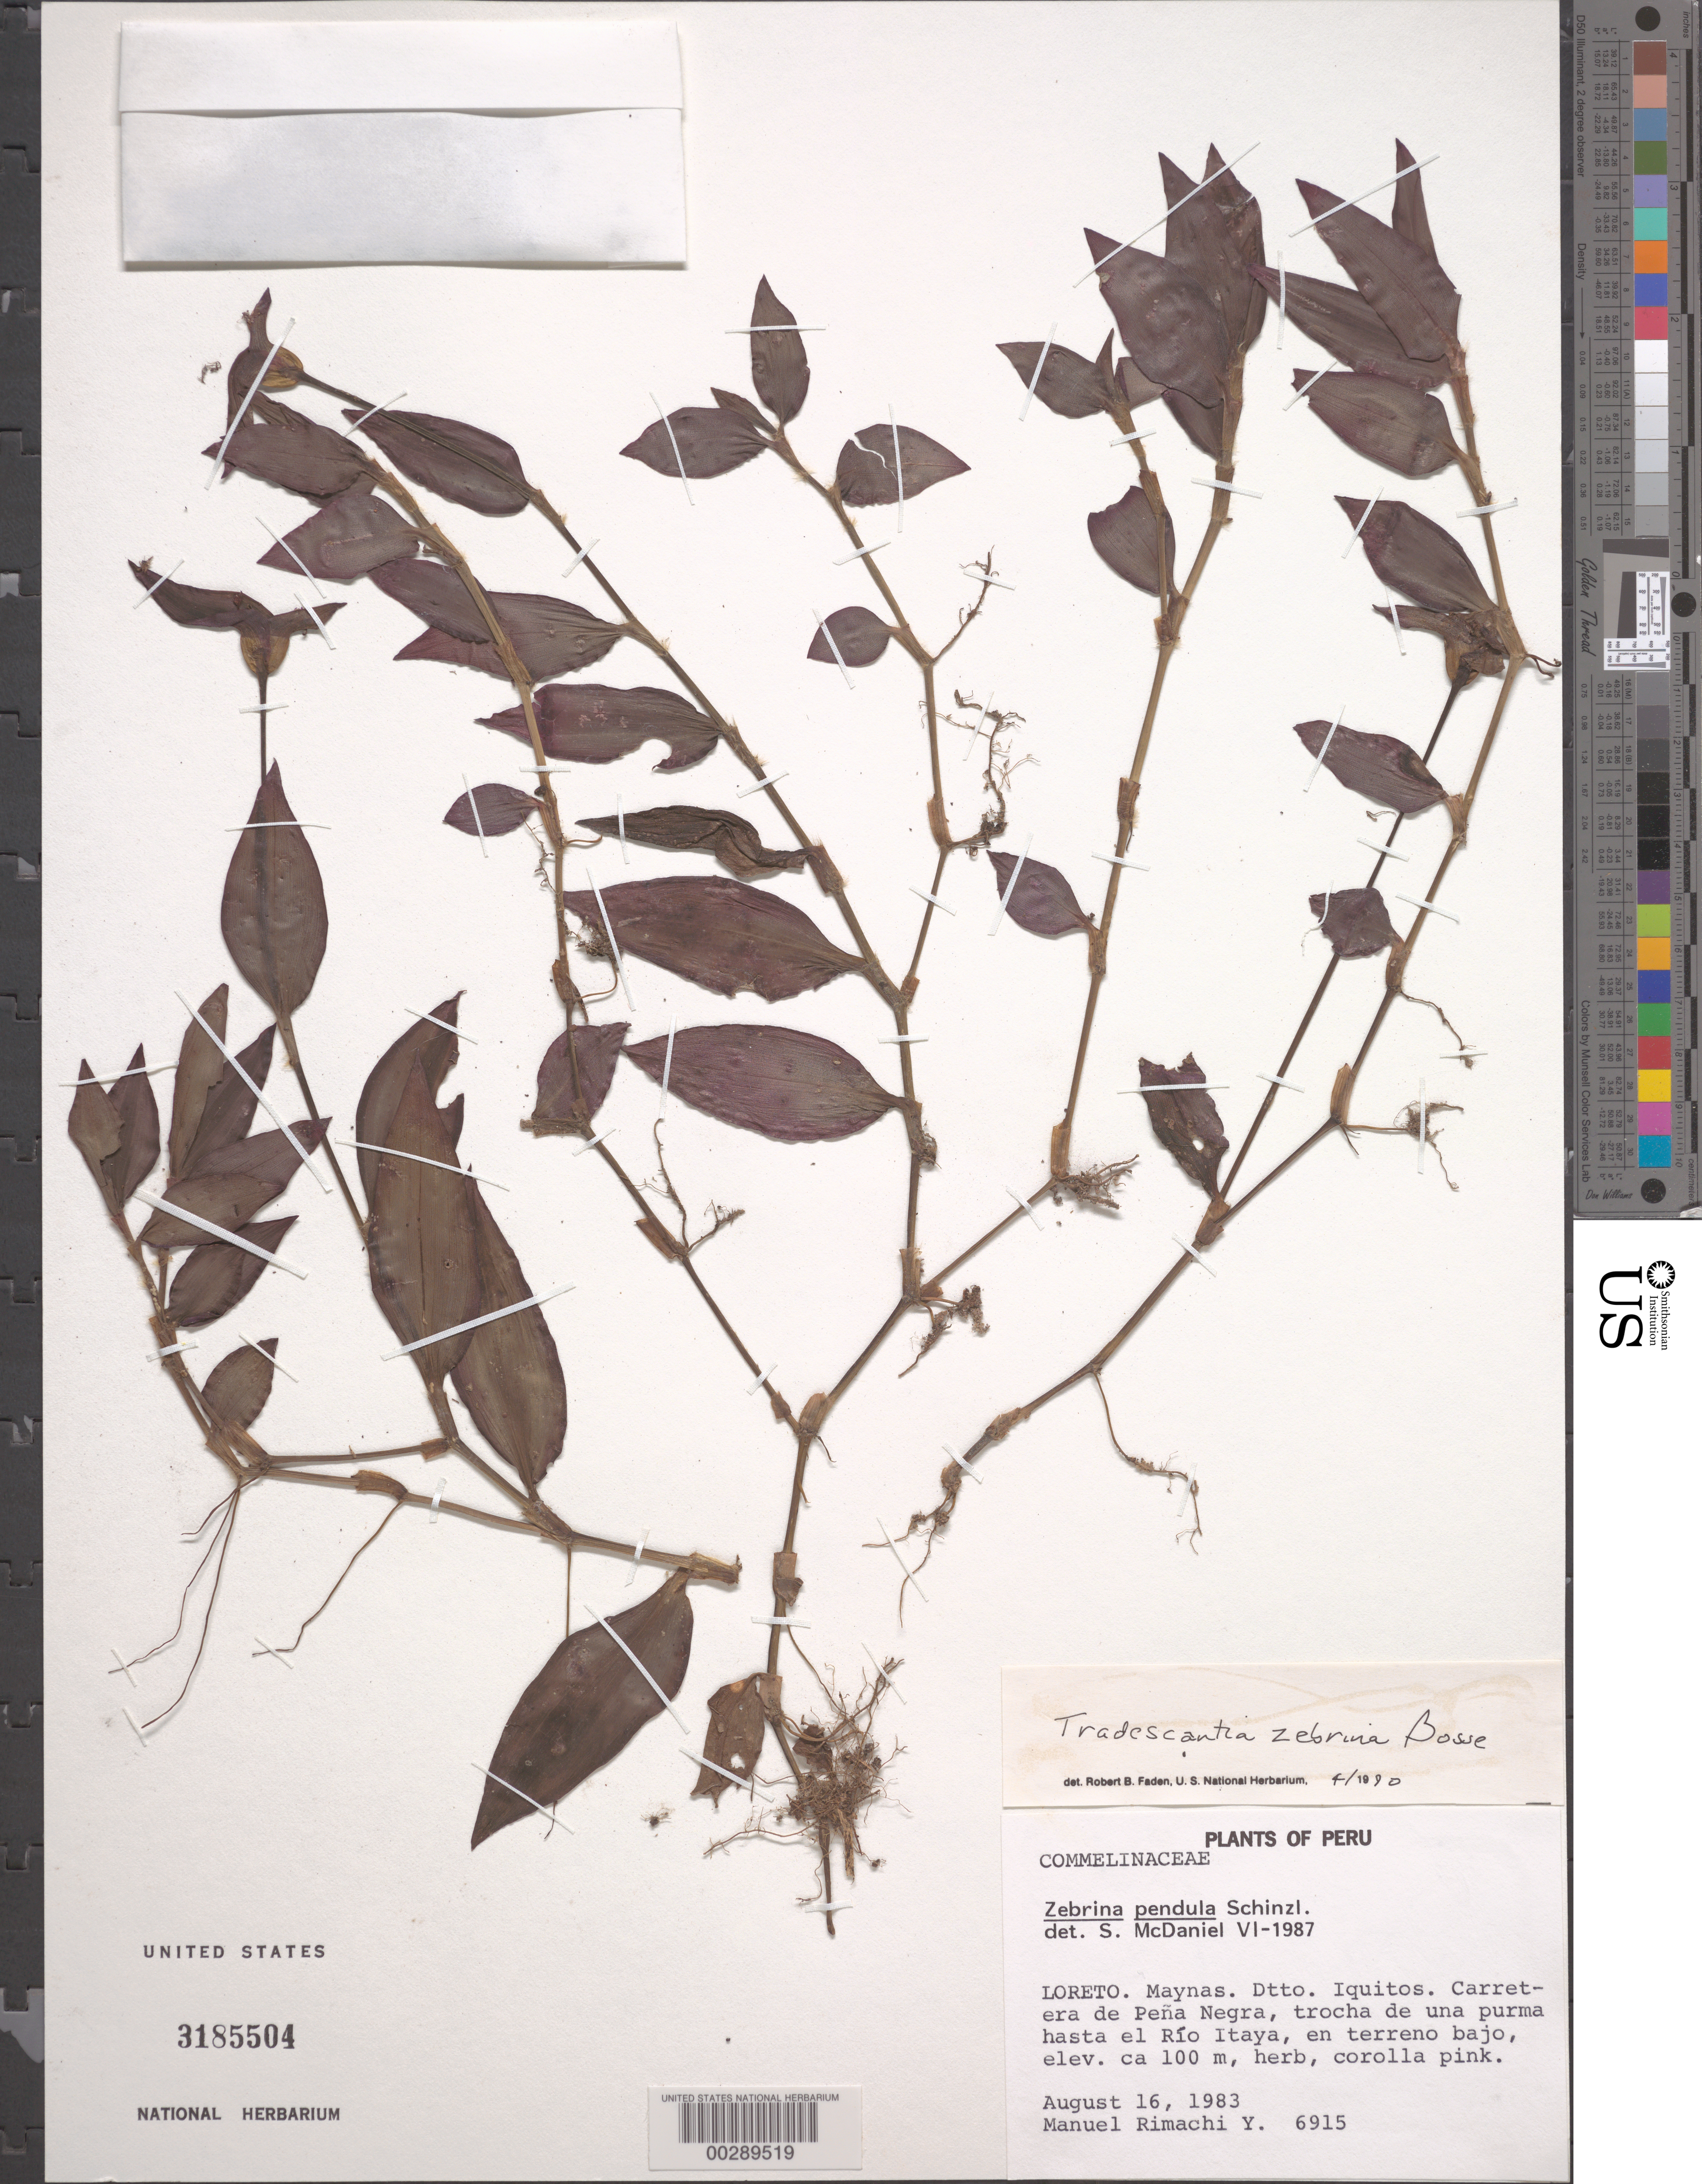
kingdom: Plantae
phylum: Tracheophyta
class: Liliopsida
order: Commelinales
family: Commelinaceae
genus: Tradescantia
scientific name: Tradescantia zebrina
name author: Bosse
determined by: Faden, Robert B., (US), Smithsonian Institution - National Museum of Natural History (UNITED STATES)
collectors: M. Rimachi Y.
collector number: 6915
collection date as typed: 16 Apr 1983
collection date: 1983-04-16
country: Peru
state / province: Loreto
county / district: Maynas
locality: Dtto. iquitos, highway de pena negra, trail down to rio itaya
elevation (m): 100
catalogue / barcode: US 3185504